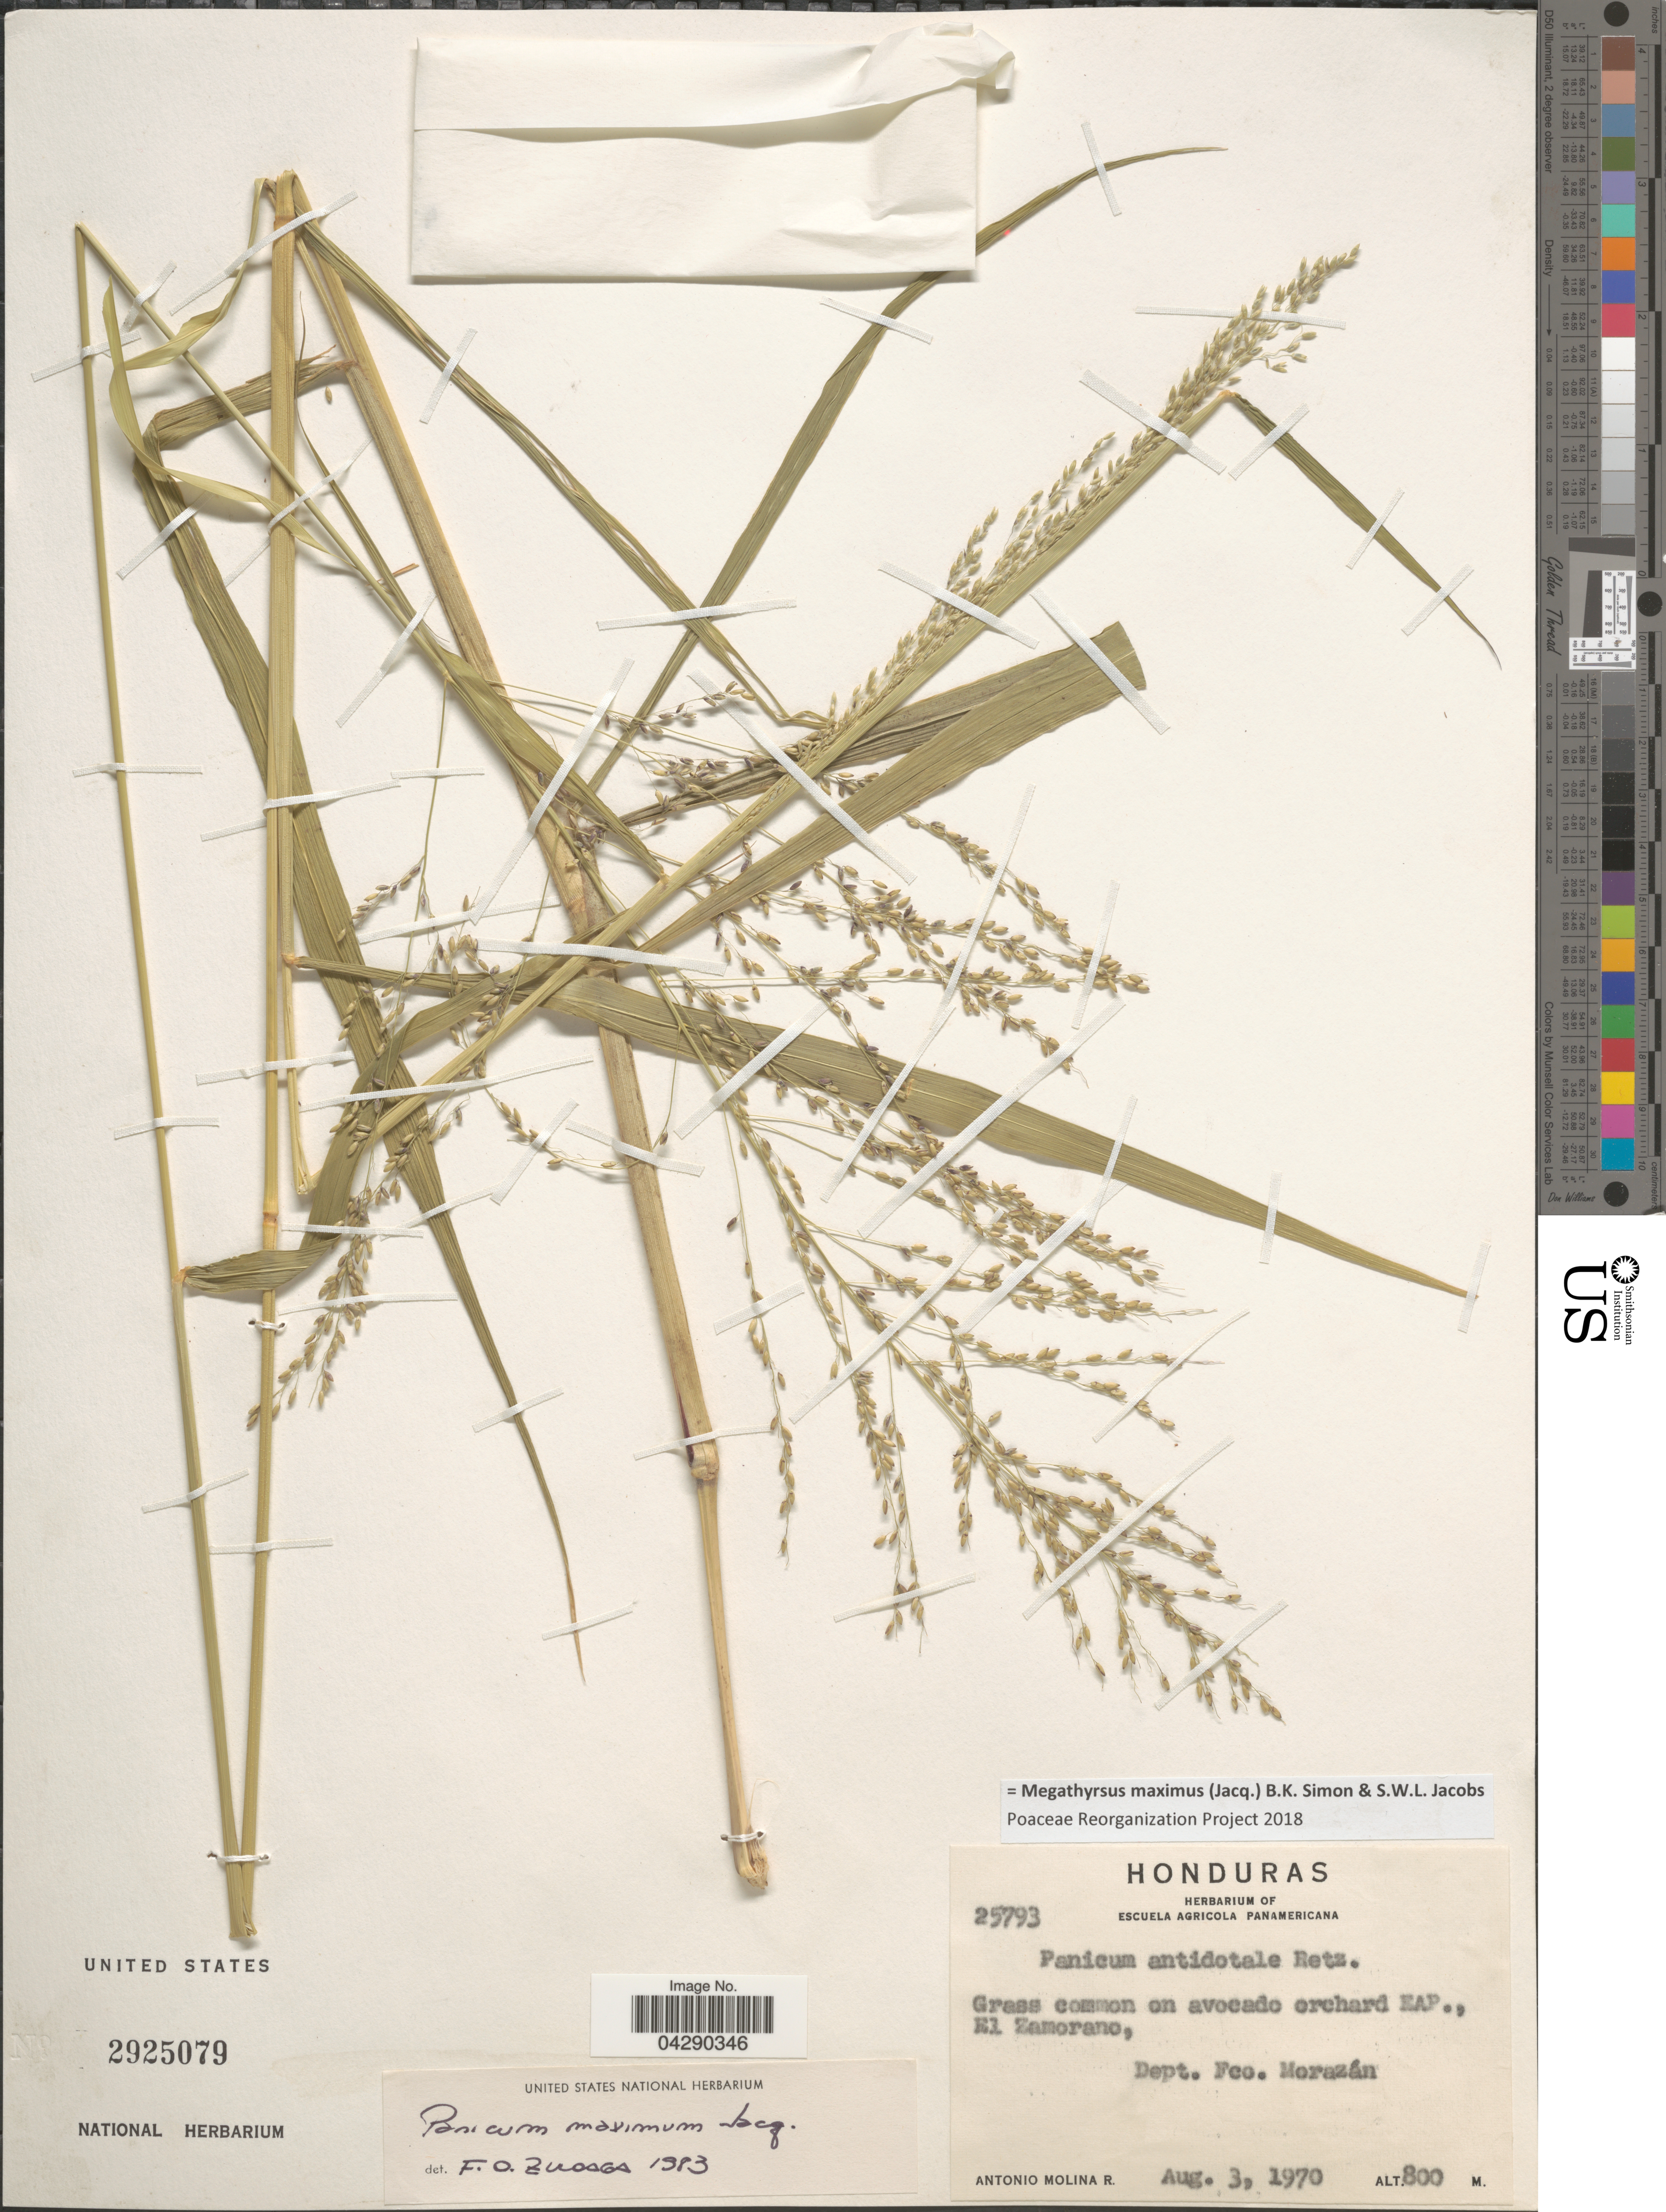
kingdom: Plantae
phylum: Tracheophyta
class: Liliopsida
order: Poales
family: Poaceae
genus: Megathyrsus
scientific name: Megathyrsus maximus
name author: (Jacq.) B.K. Simon & S.W.L. Jacobs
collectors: A. Molina R.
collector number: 25793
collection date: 1970-08-03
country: Honduras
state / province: Fco. Morazán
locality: On avocado orchard EAP., El Zamorano, Dept. Fco. Morazán.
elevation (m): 800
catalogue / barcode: US 2925079